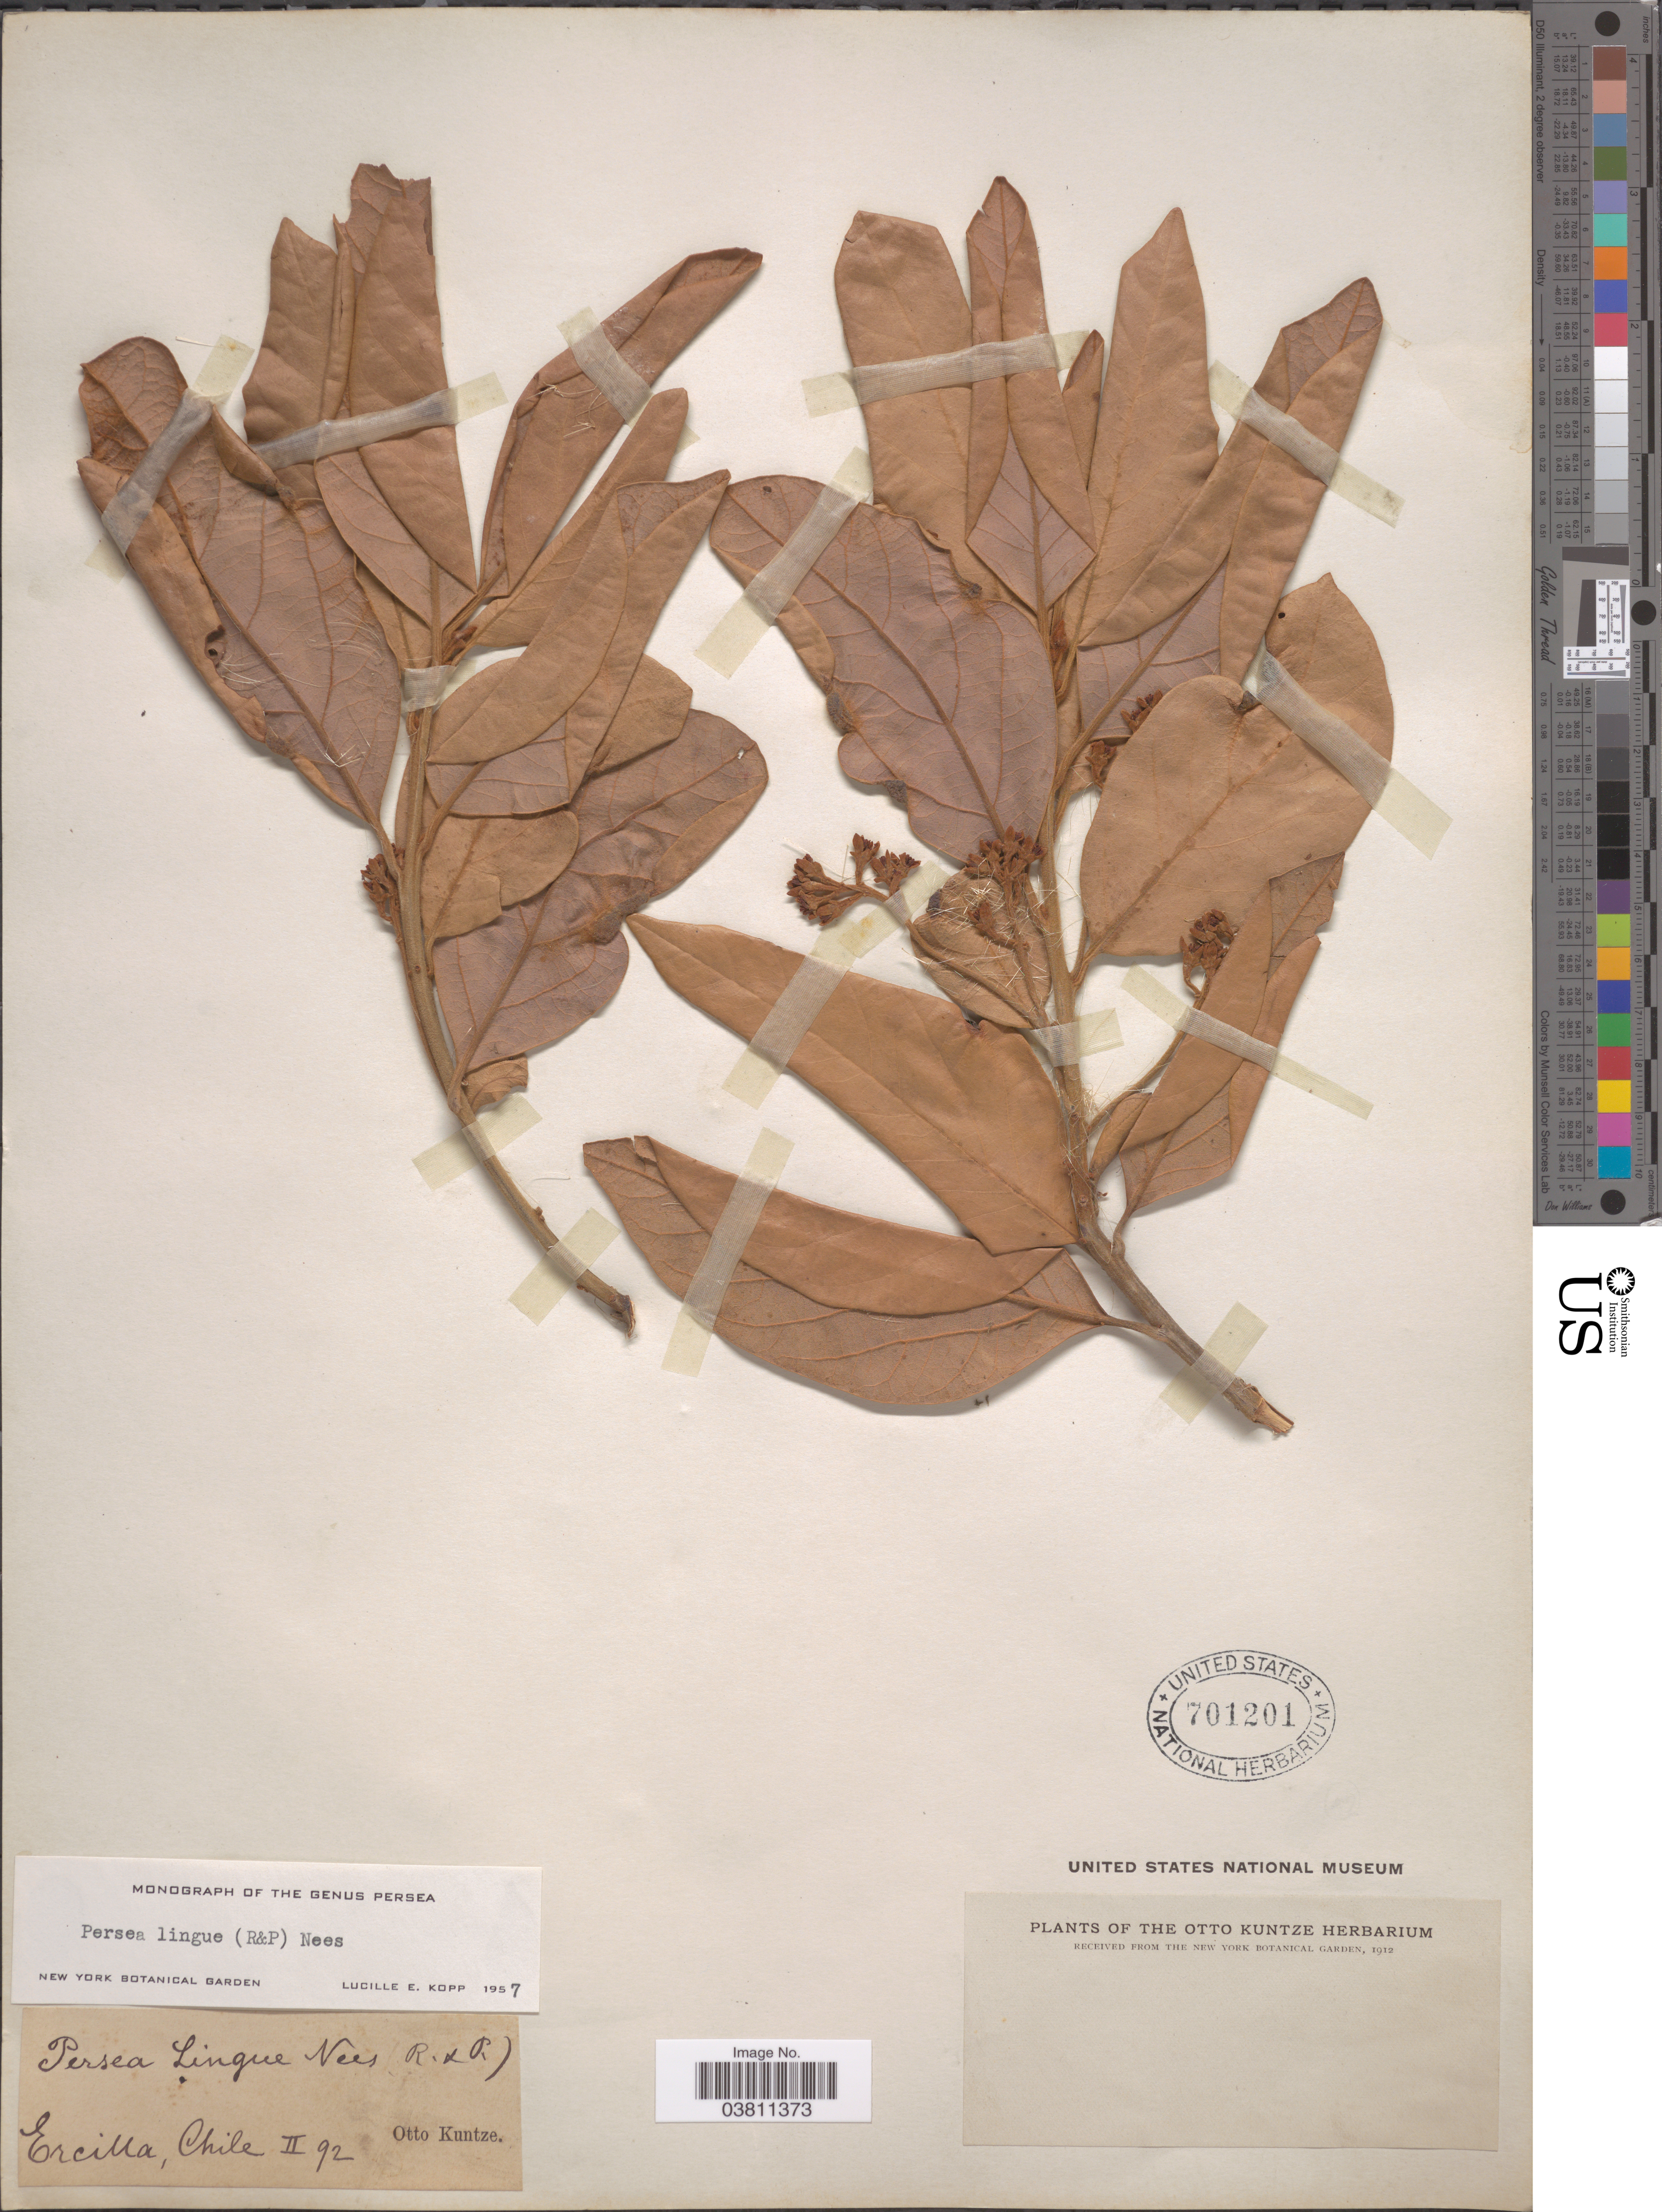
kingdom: Plantae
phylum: Tracheophyta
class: Magnoliopsida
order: Laurales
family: Lauraceae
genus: Persea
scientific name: Persea lingue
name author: Nees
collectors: C.E.O. Kuntze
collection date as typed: Transcribed d/m/y: /2/92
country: Chile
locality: Ercilla.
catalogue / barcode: US 701201